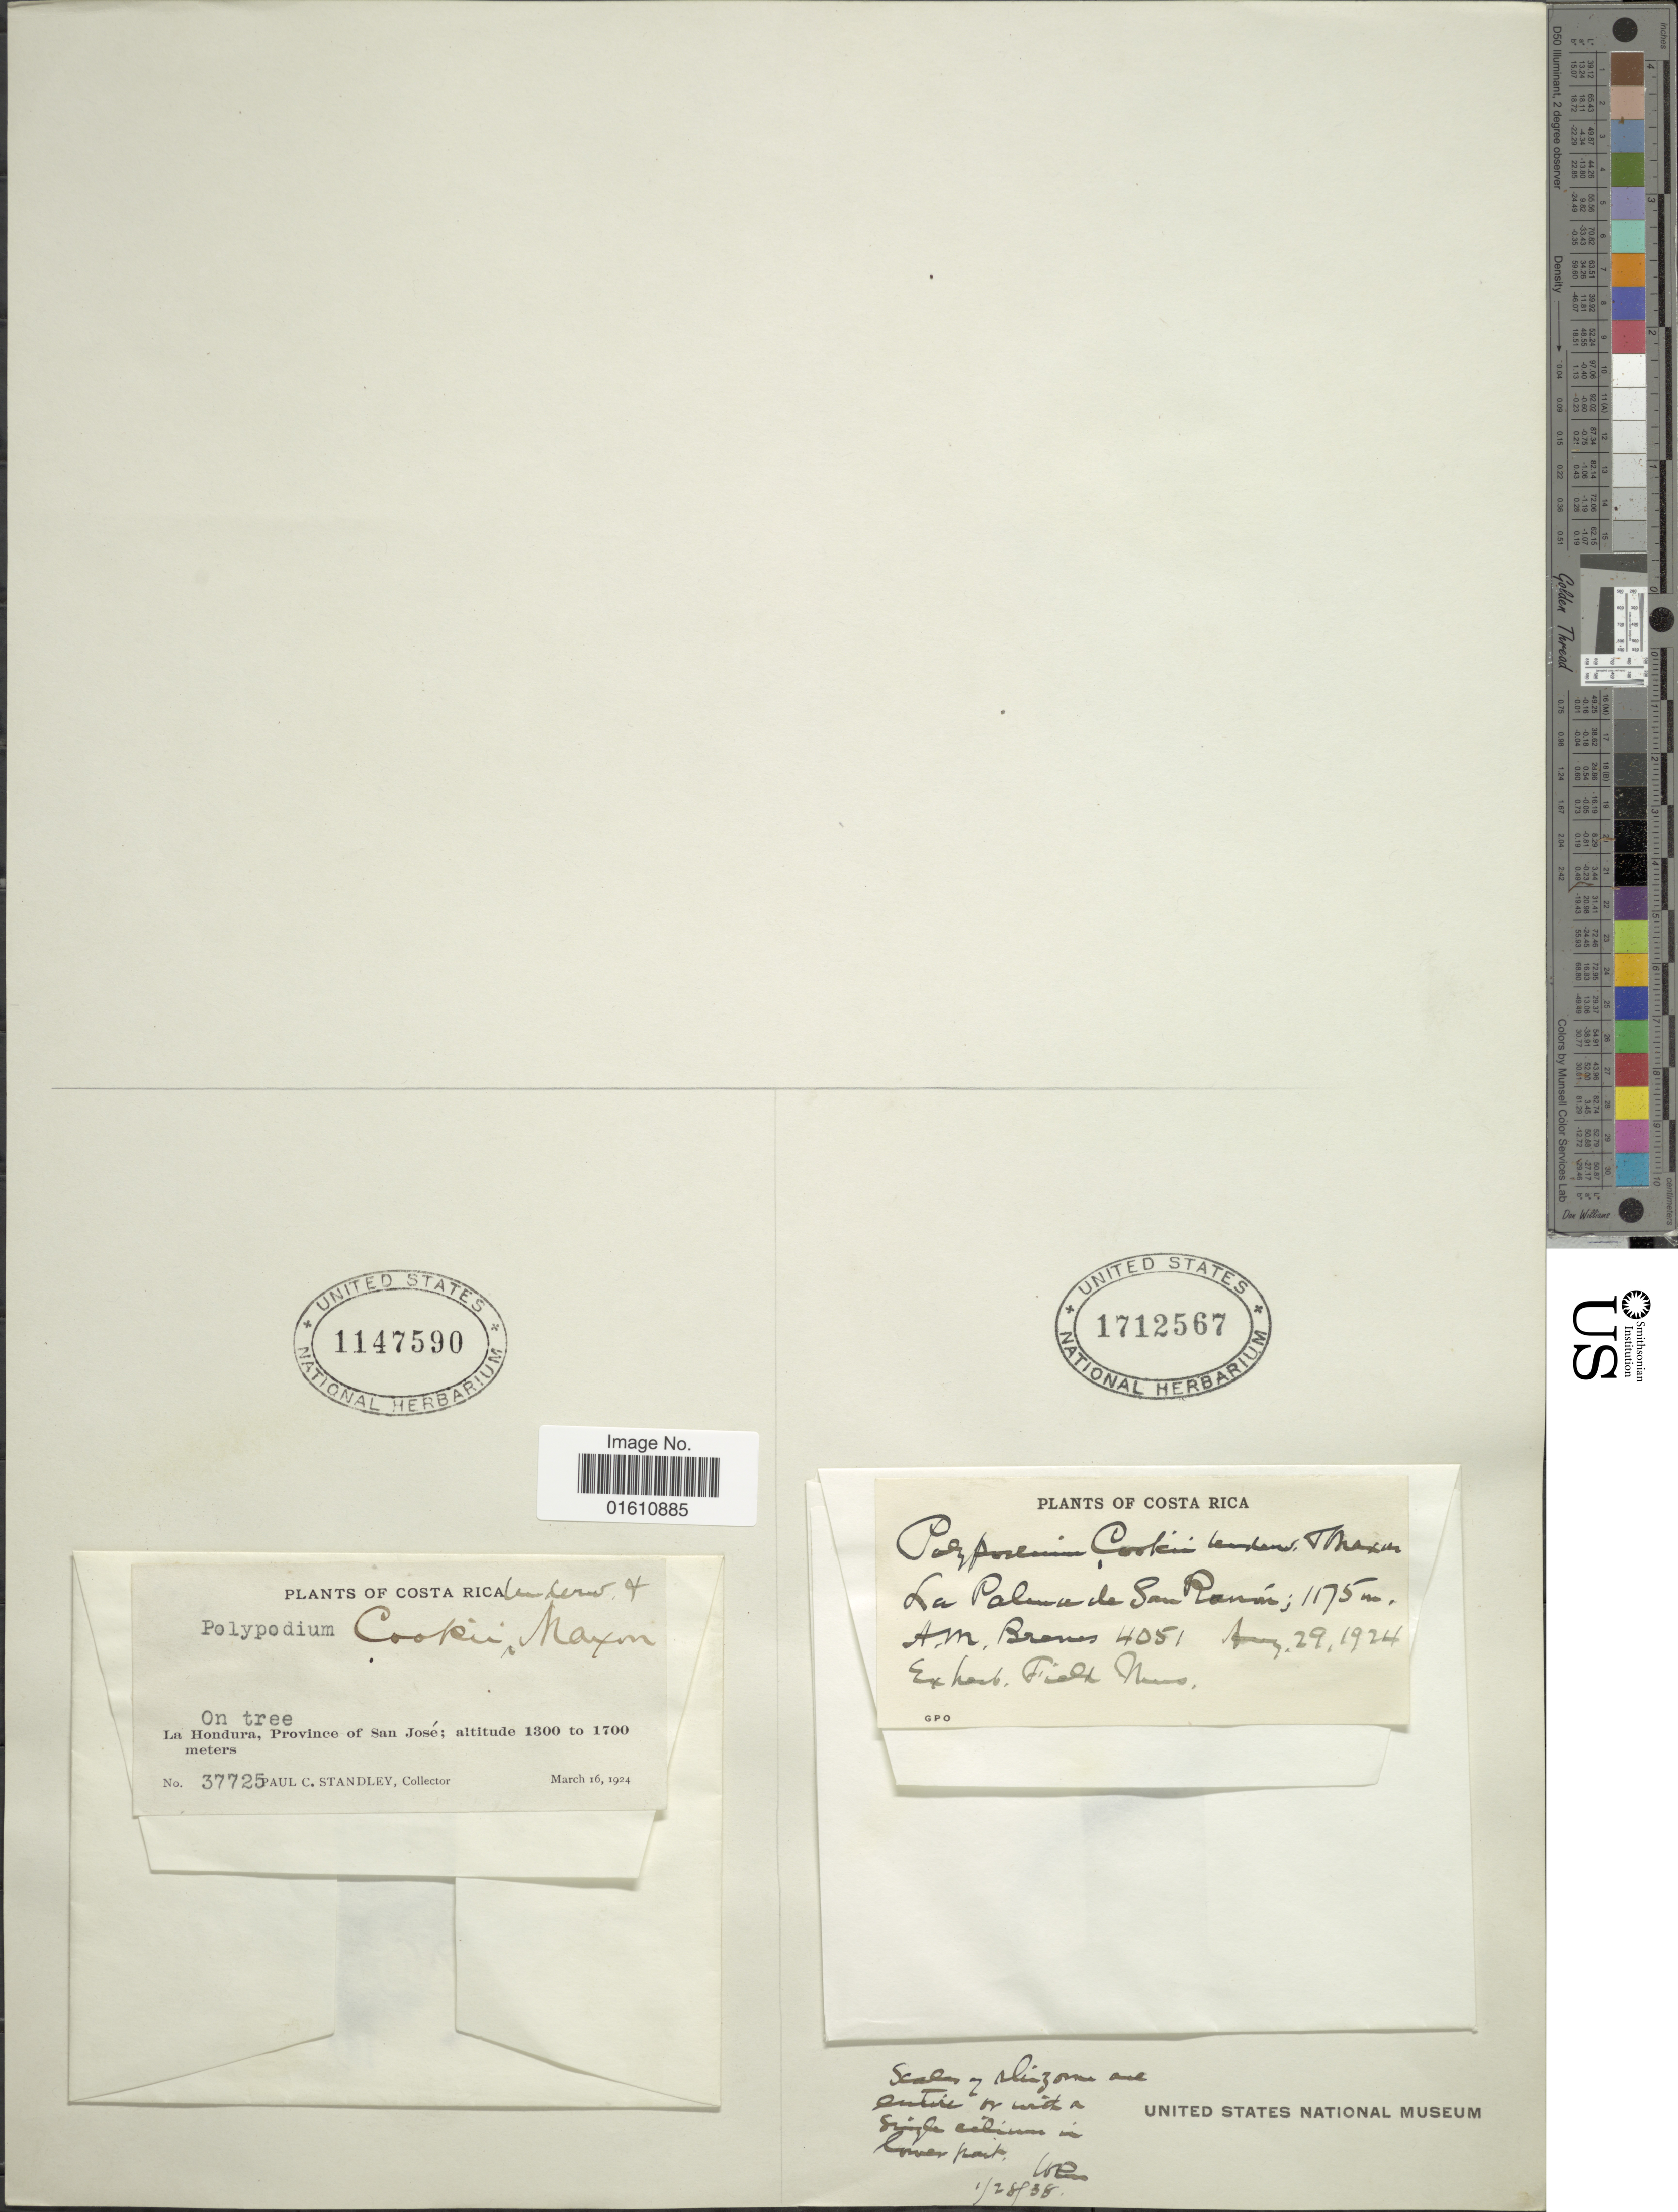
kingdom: Plantae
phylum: Tracheophyta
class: Polypodiopsida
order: Polypodiales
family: Polypodiaceae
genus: Moranopteris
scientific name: Moranopteris cookii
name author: (Underw. & Maxon) R. Y. Hirai & J. Prado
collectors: A. Brenes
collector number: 405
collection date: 1924-08-29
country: Costa Rica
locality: La Palma de San Rani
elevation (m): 1175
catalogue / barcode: US 1712567-2